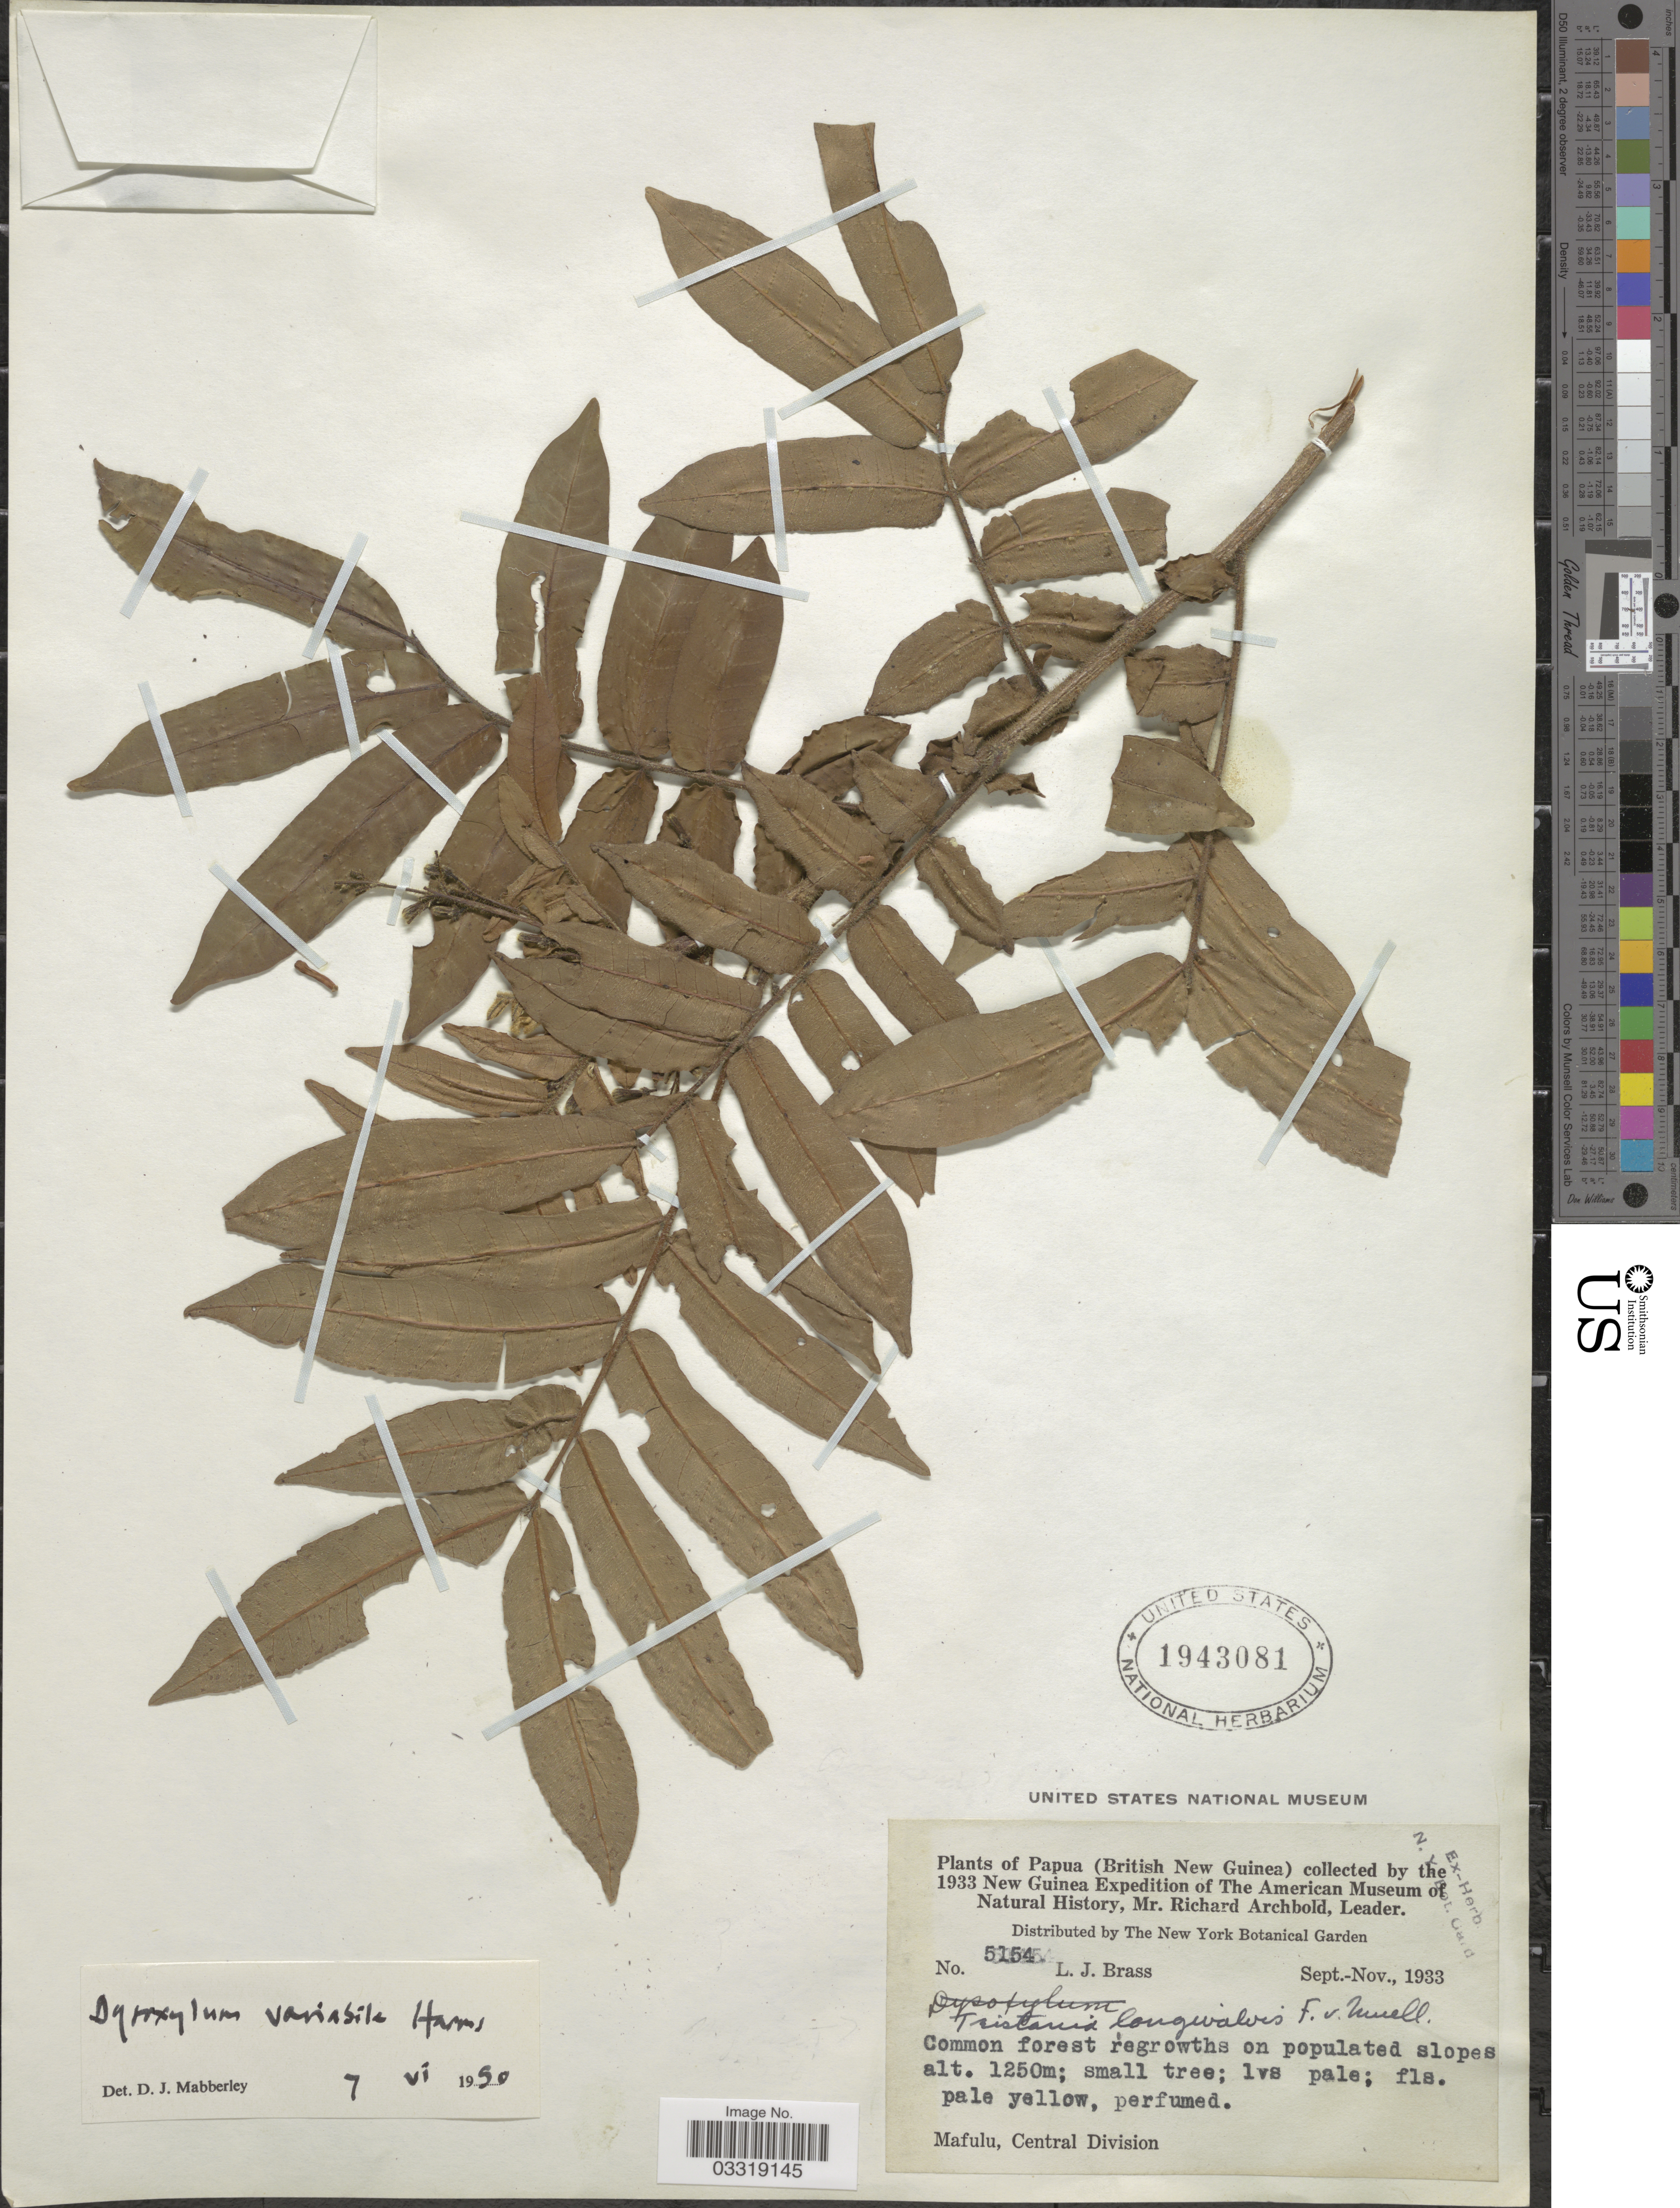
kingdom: Plantae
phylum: Tracheophyta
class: Magnoliopsida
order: Sapindales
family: Meliaceae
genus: Didymocheton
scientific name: Didymocheton variabilis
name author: (Harms) Holzmeyer & Mabb.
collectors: L. J. Brass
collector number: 5154?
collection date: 1933-09/1933-11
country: Papua New Guinea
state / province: Central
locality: Papua (British New Guinea). Mafulu, Central Division.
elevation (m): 1250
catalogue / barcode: US 1943081